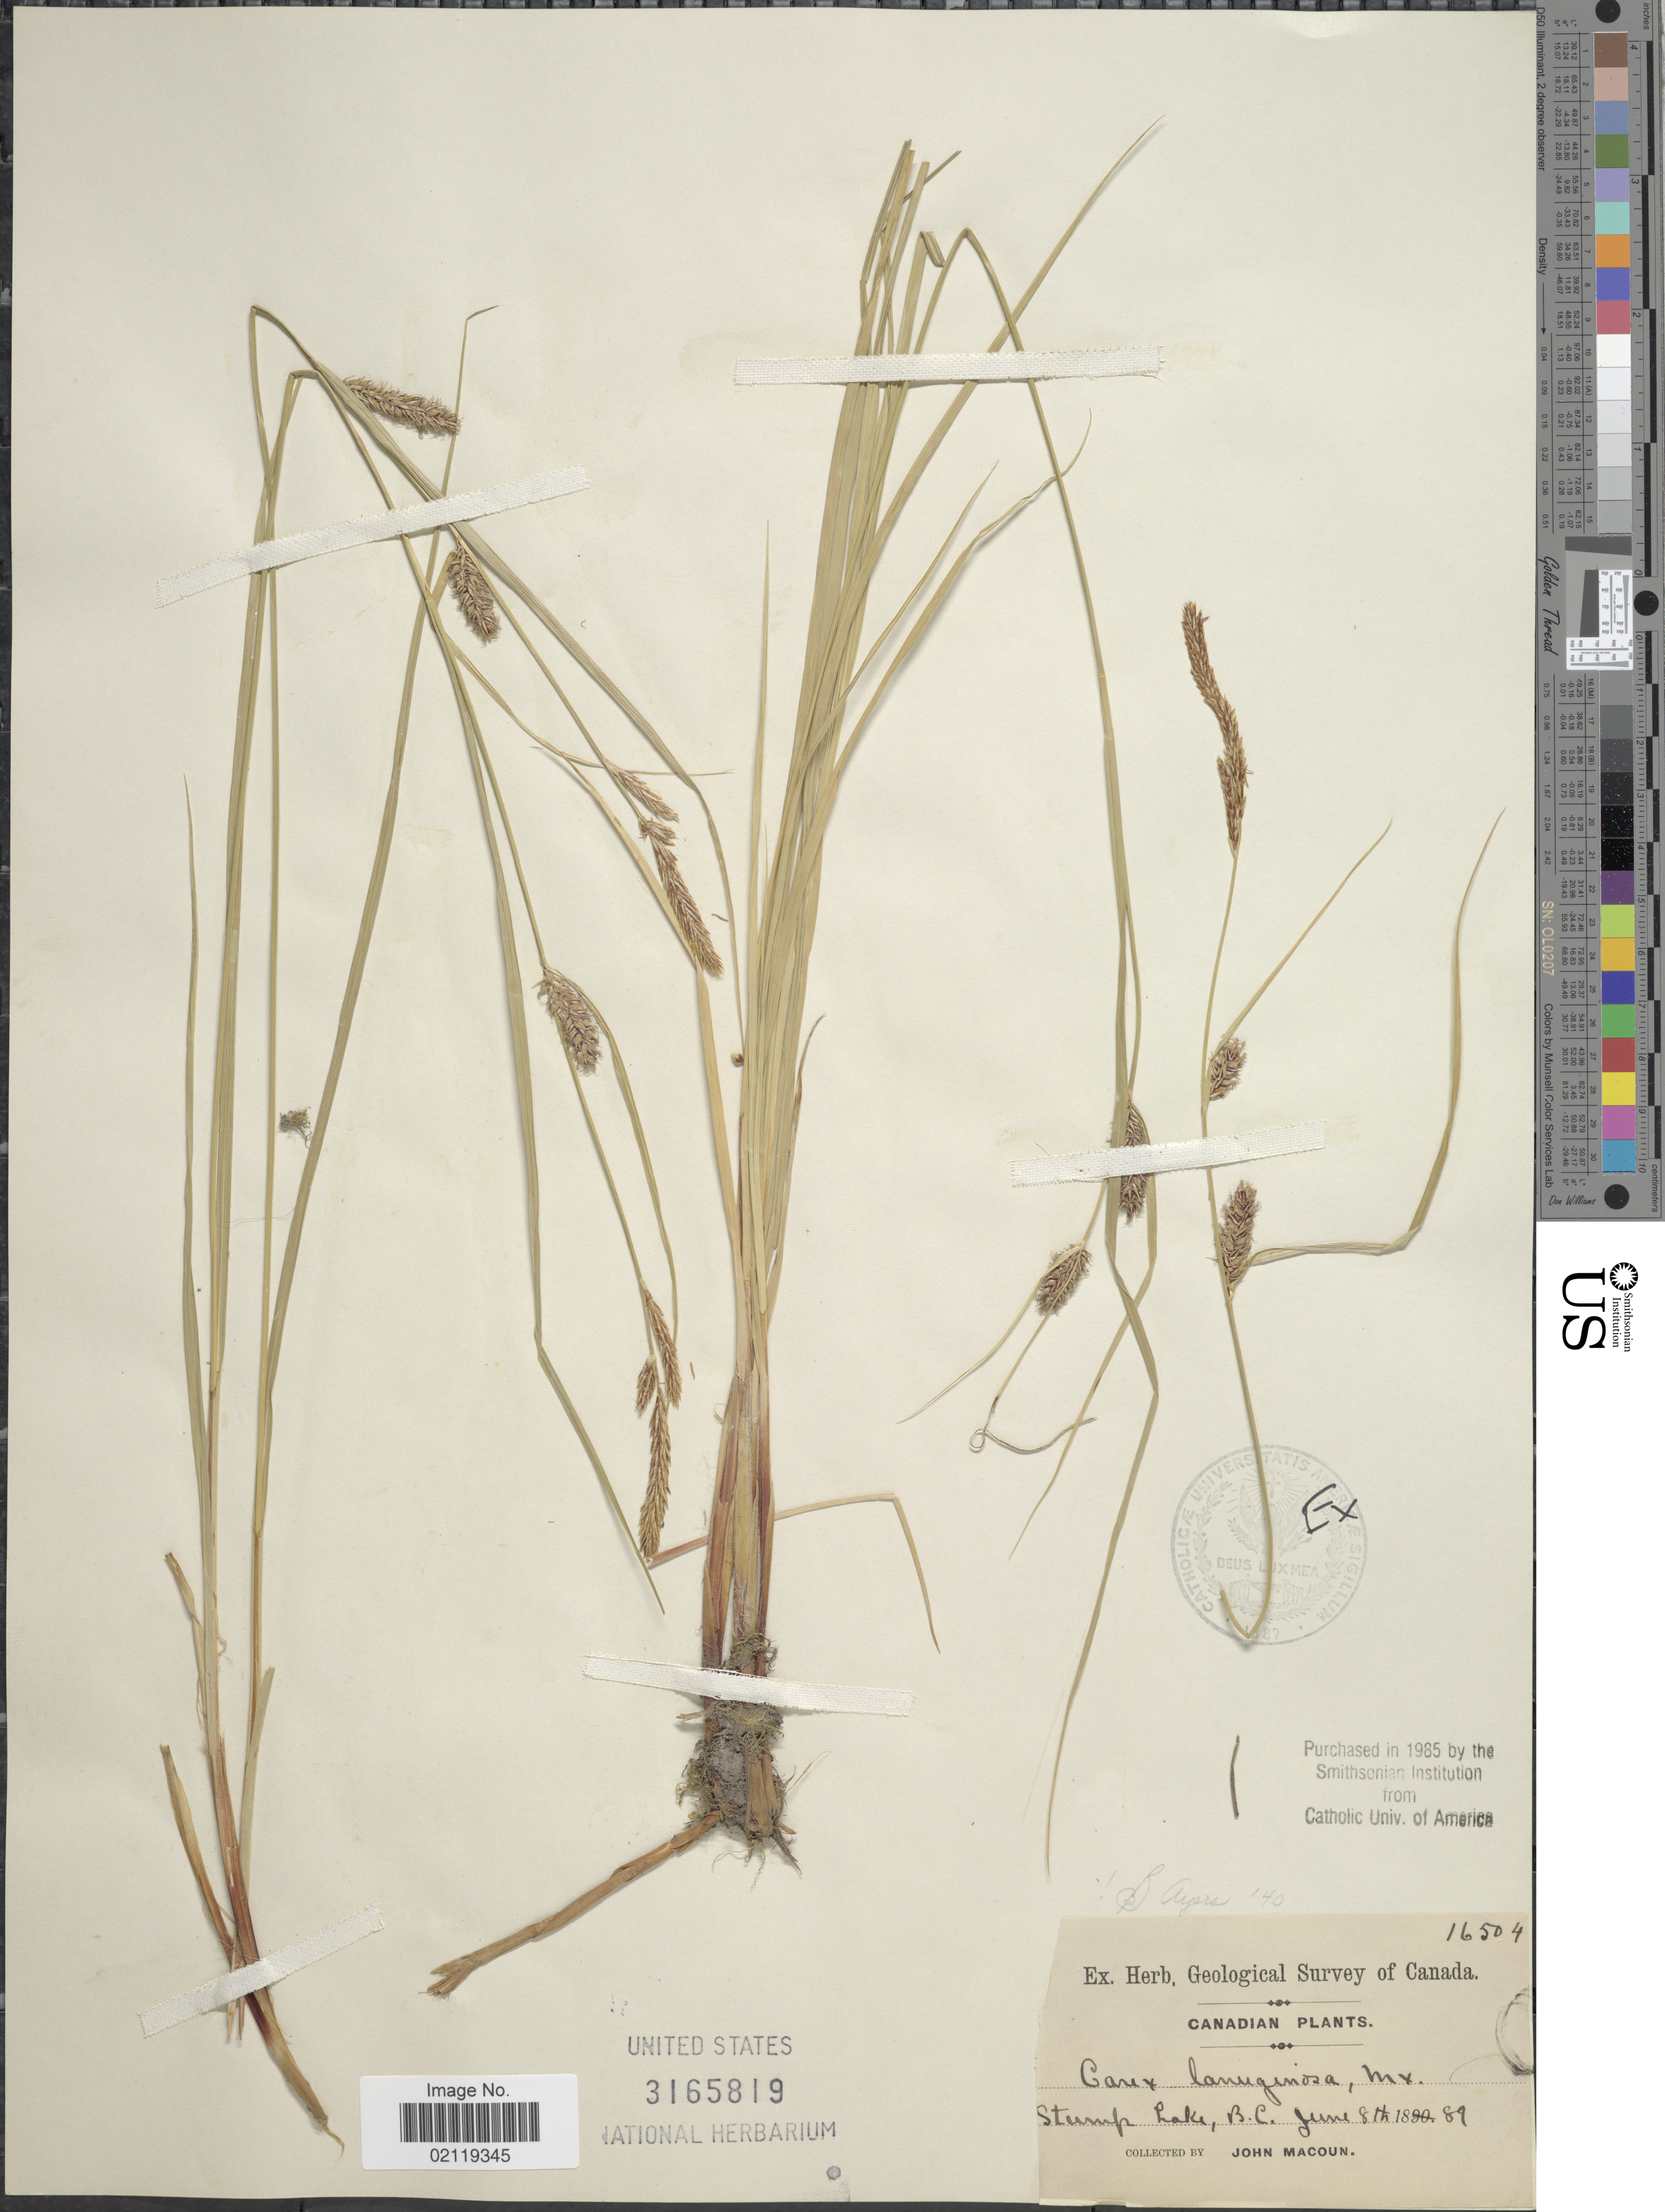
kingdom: Plantae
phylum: Tracheophyta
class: Liliopsida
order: Poales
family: Cyperaceae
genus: Carex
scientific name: Carex pellita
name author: Muhl. ex Willd.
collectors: J. Macoun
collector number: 16504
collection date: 1889-06-08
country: Canada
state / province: British Columbia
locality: Stump Lake,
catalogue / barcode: US 3165819